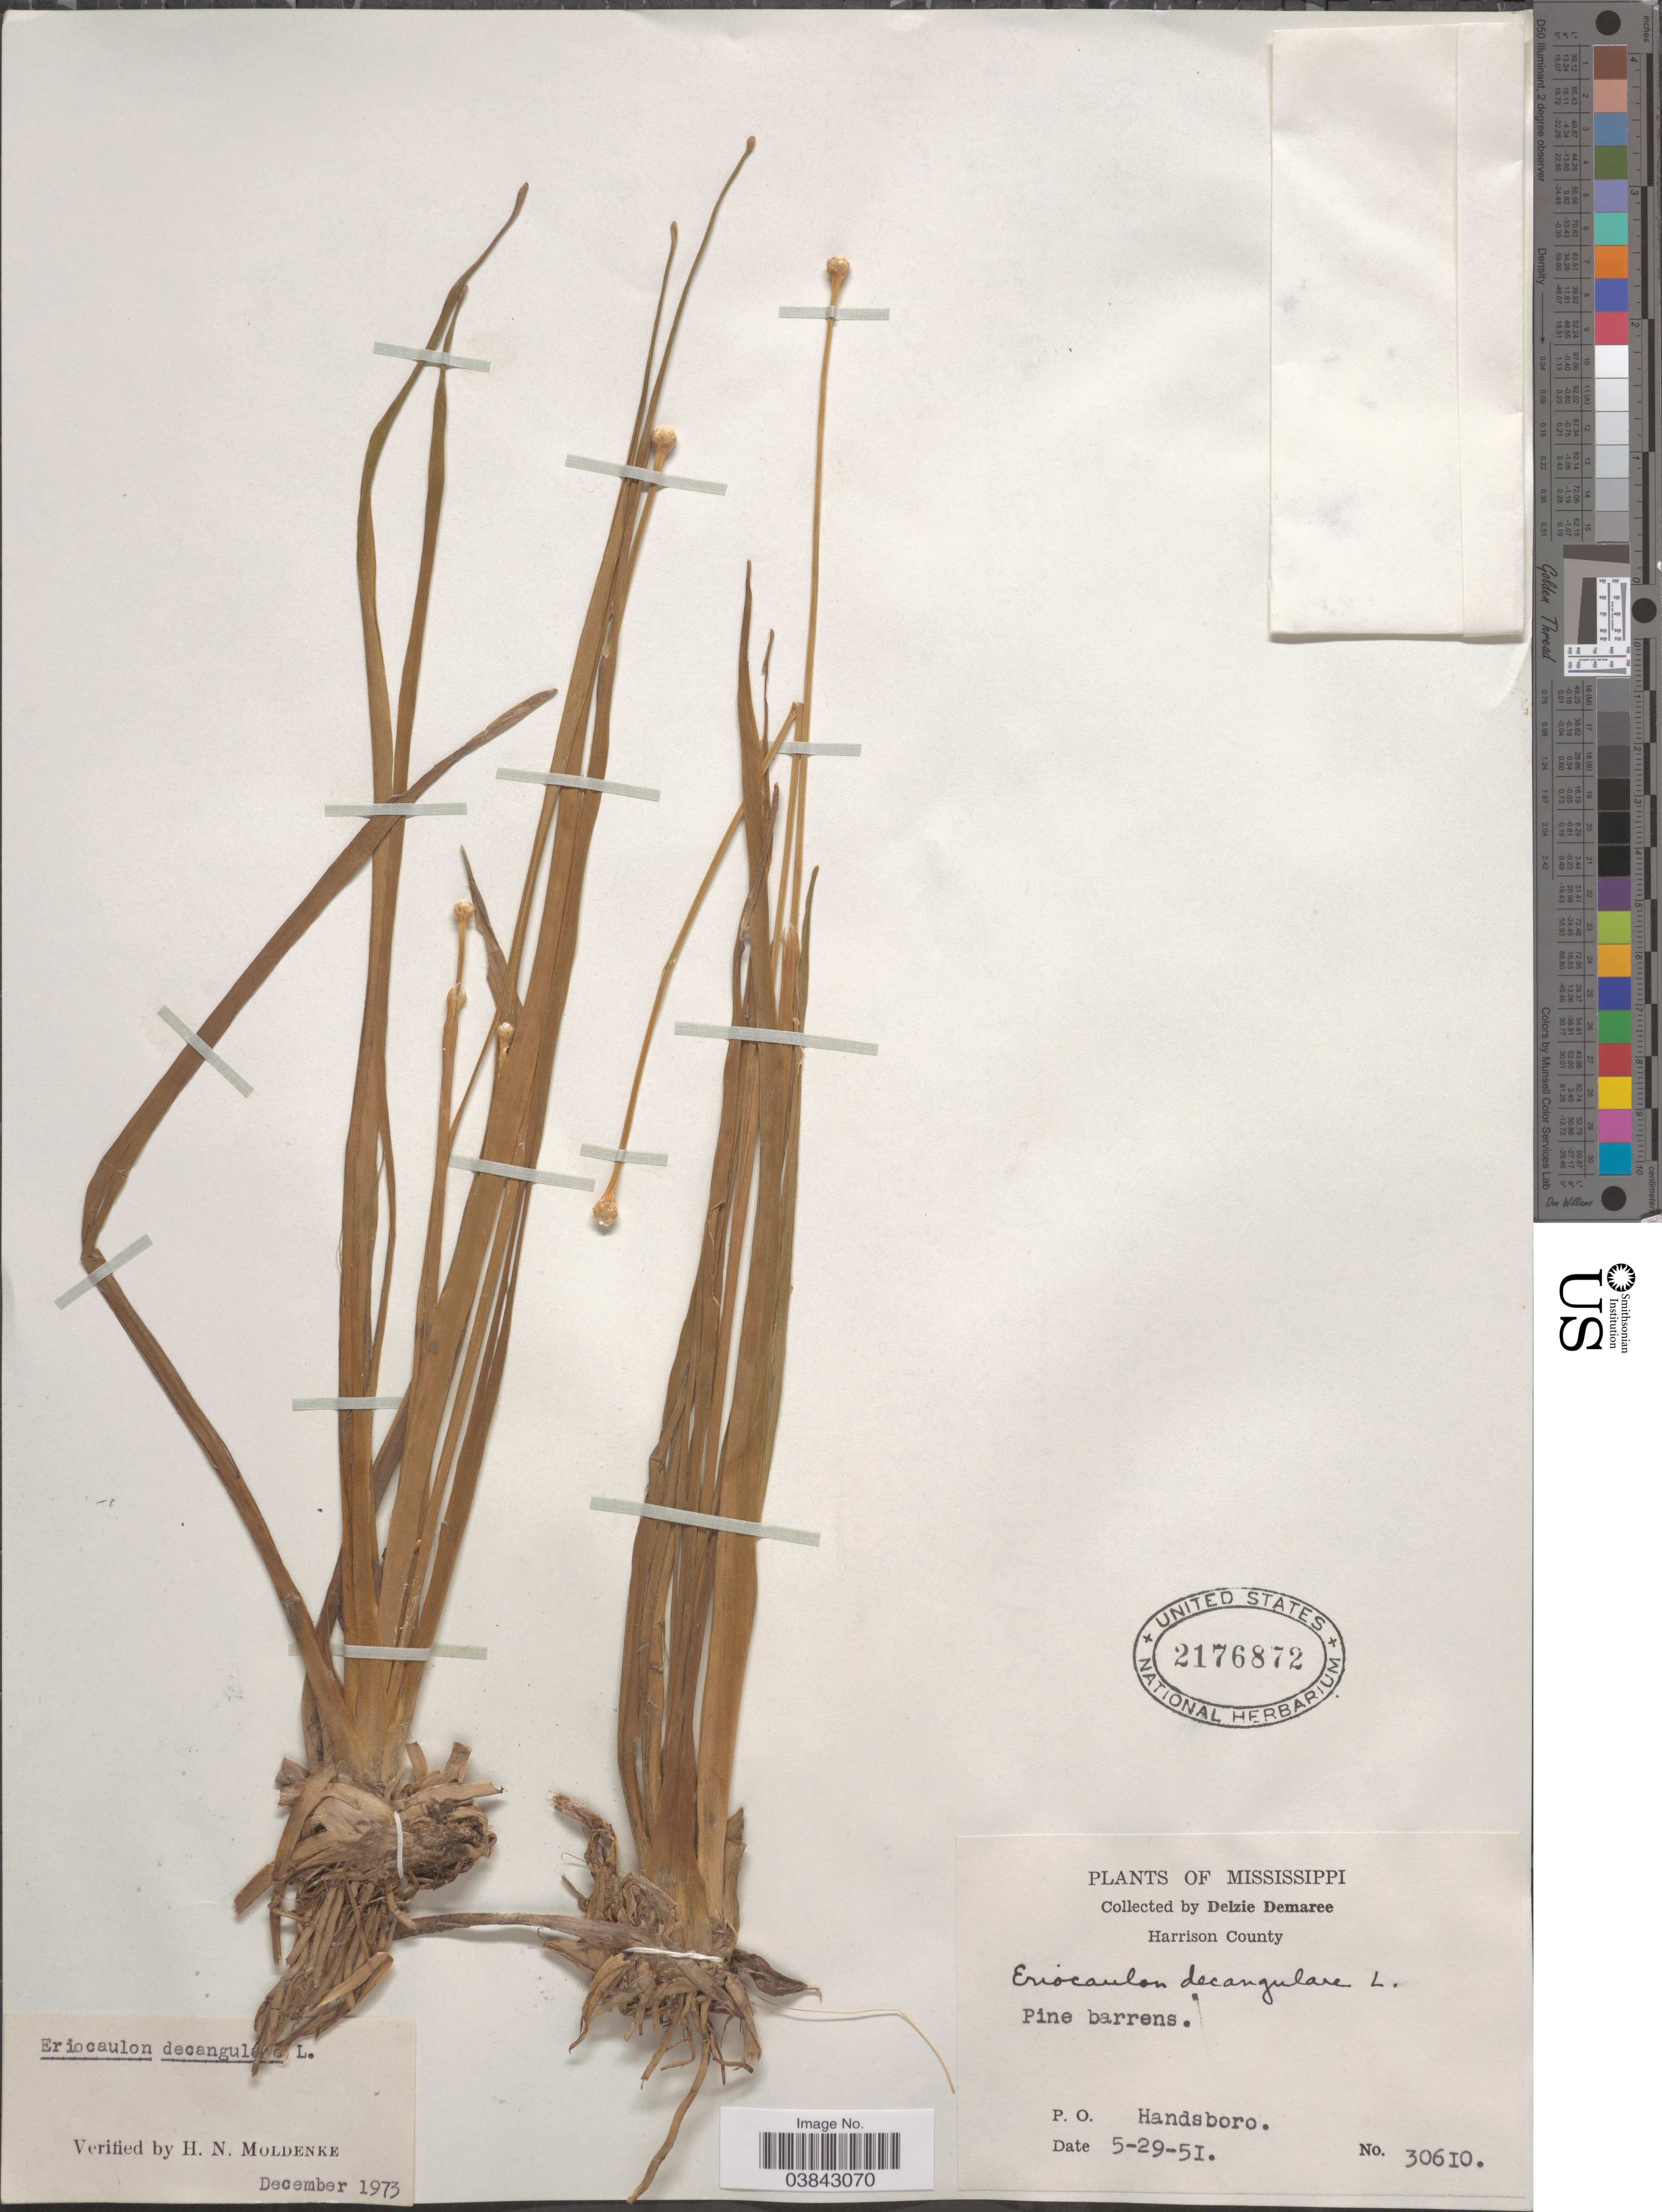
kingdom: Plantae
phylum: Tracheophyta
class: Liliopsida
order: Poales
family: Eriocaulaceae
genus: Eriocaulon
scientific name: Eriocaulon decangulare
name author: L.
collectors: D. Demaree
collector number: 30610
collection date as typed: Transcribed d/m/y: 29/5/51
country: United States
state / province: Mississippi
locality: Harrison County. P. O. Handsboro.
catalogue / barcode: US 2176872